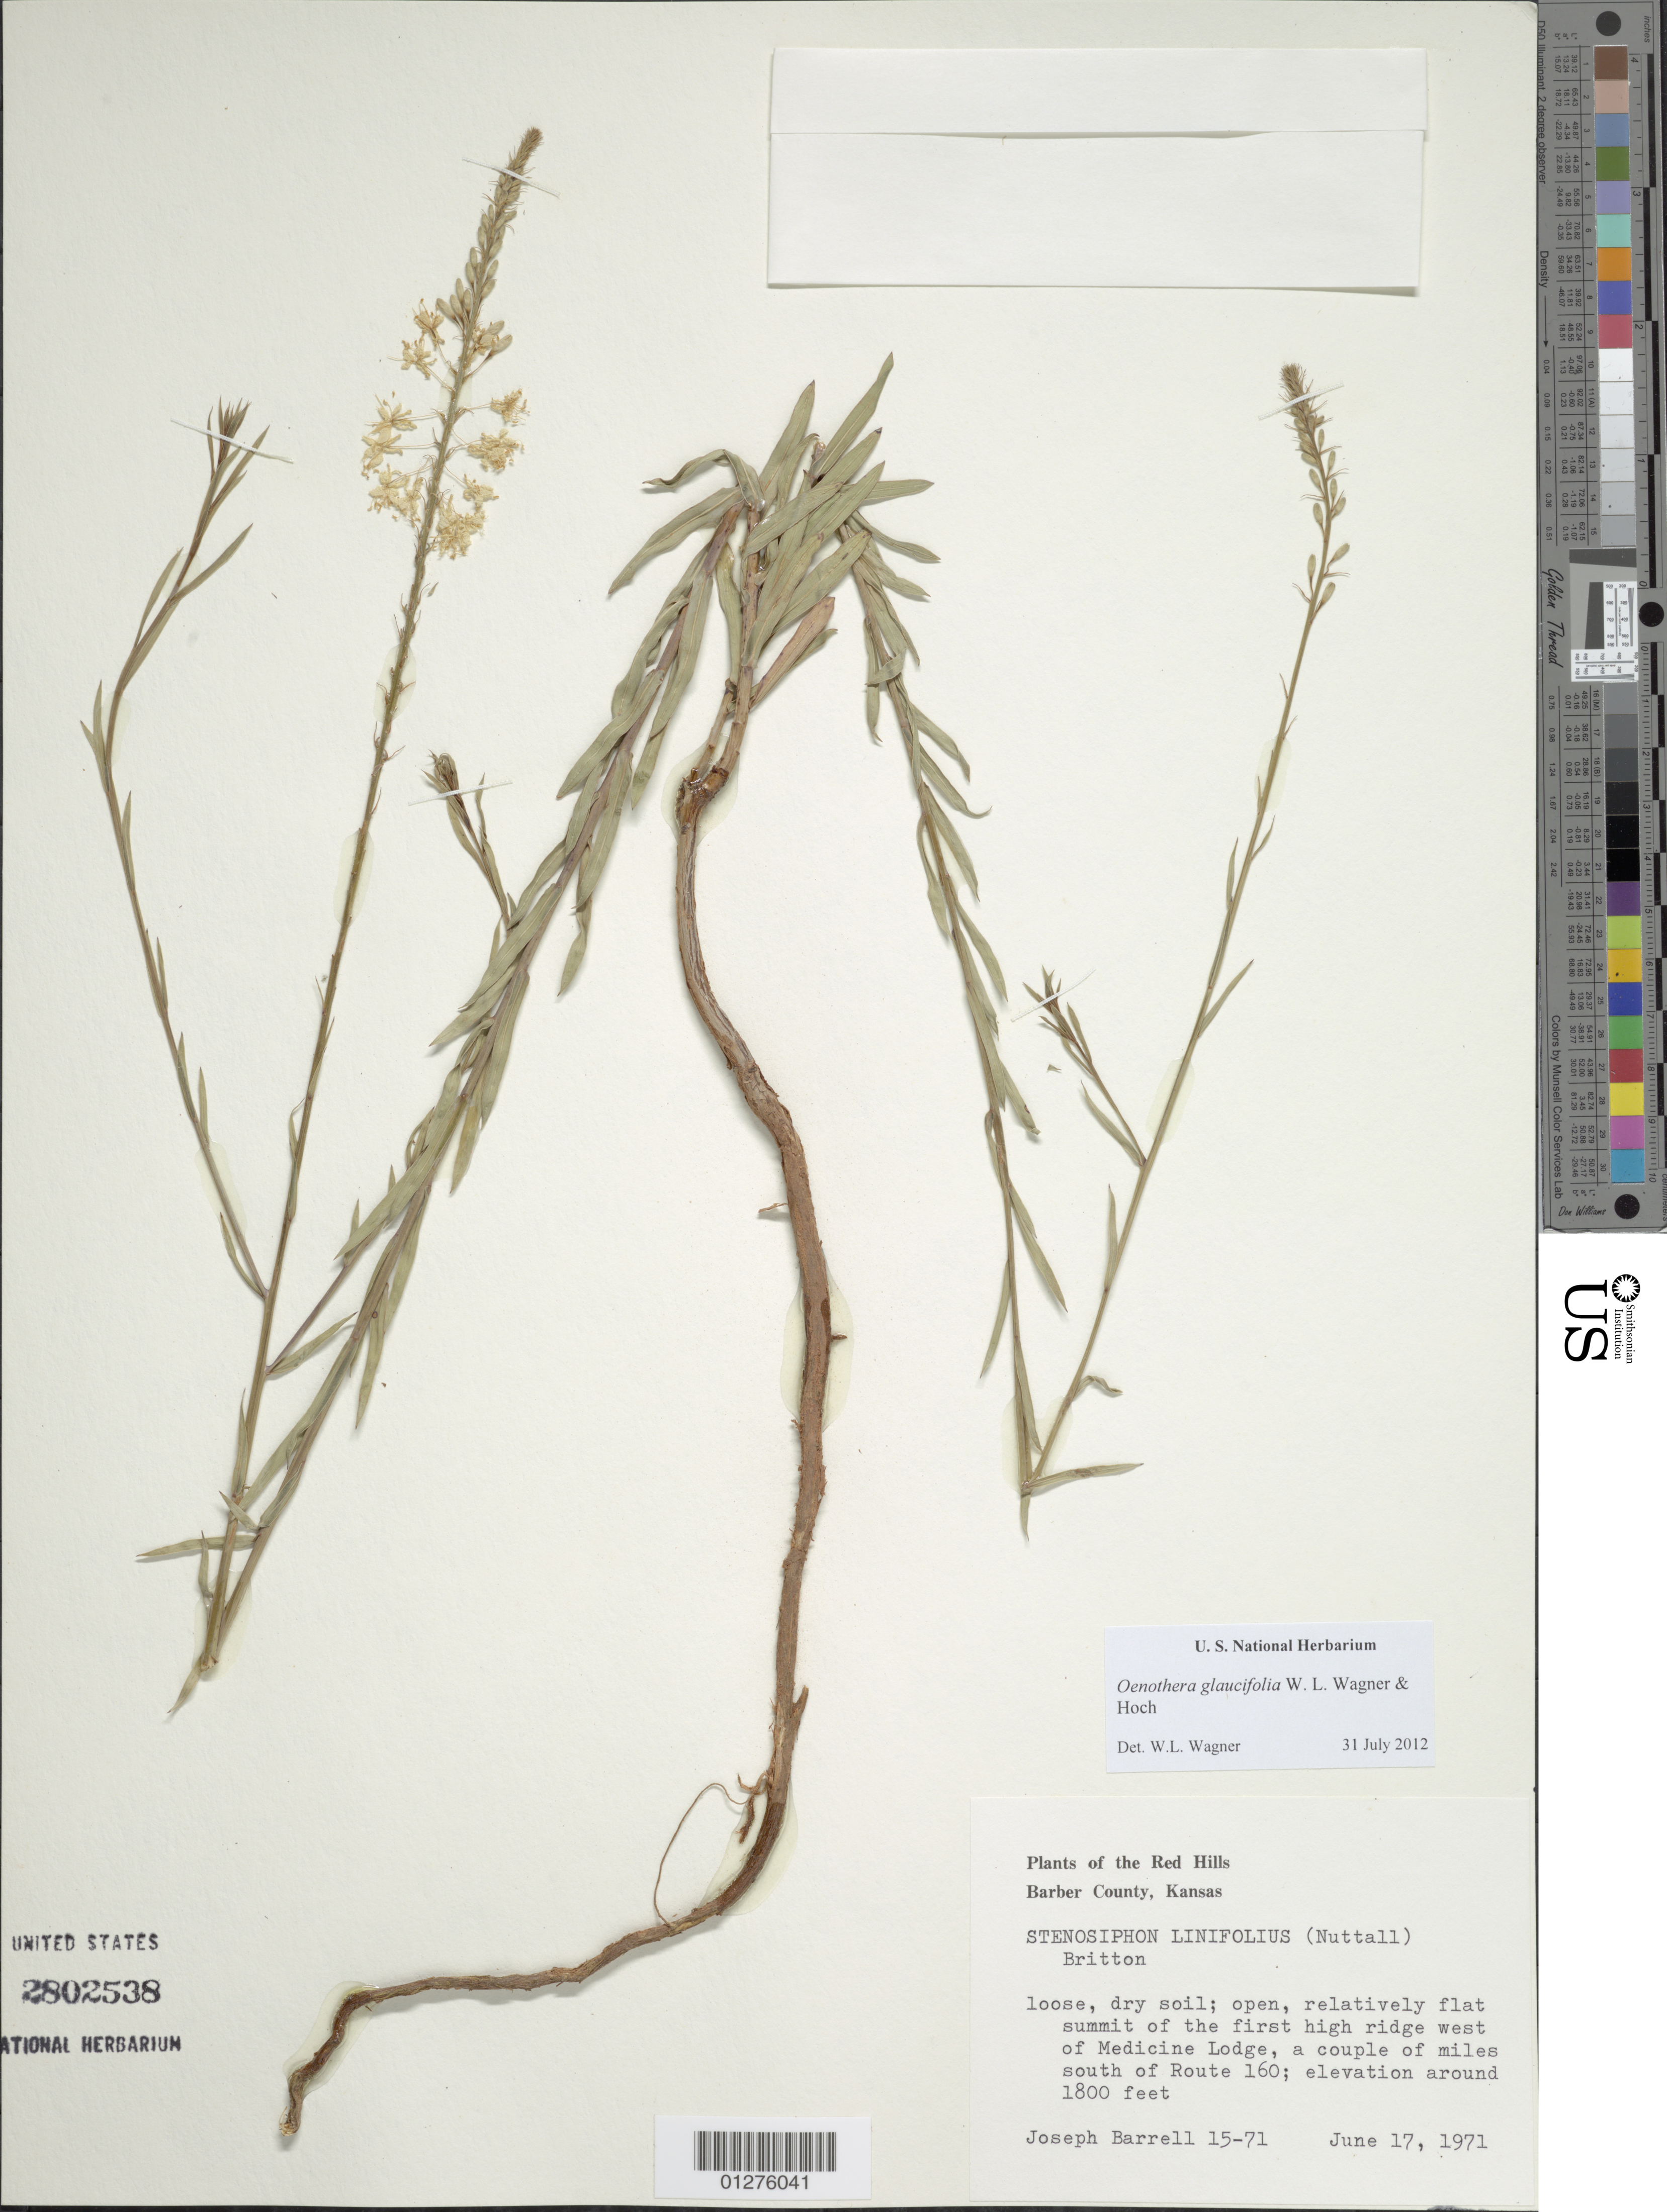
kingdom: Plantae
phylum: Tracheophyta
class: Magnoliopsida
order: Myrtales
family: Onagraceae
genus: Oenothera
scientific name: Oenothera glaucifolia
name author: W.L. Wagner & Hoch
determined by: Wagner, W. L., (BOT), Smithsonian Institution - National Museum of Natural History (UNITED STATES)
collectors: J. Barrell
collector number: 15-71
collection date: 1971-06-17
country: United States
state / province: Kansas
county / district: Barber County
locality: West of Medicine Lodge, a couple of miles south of Rt. 160.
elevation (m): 549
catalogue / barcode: US 2802538